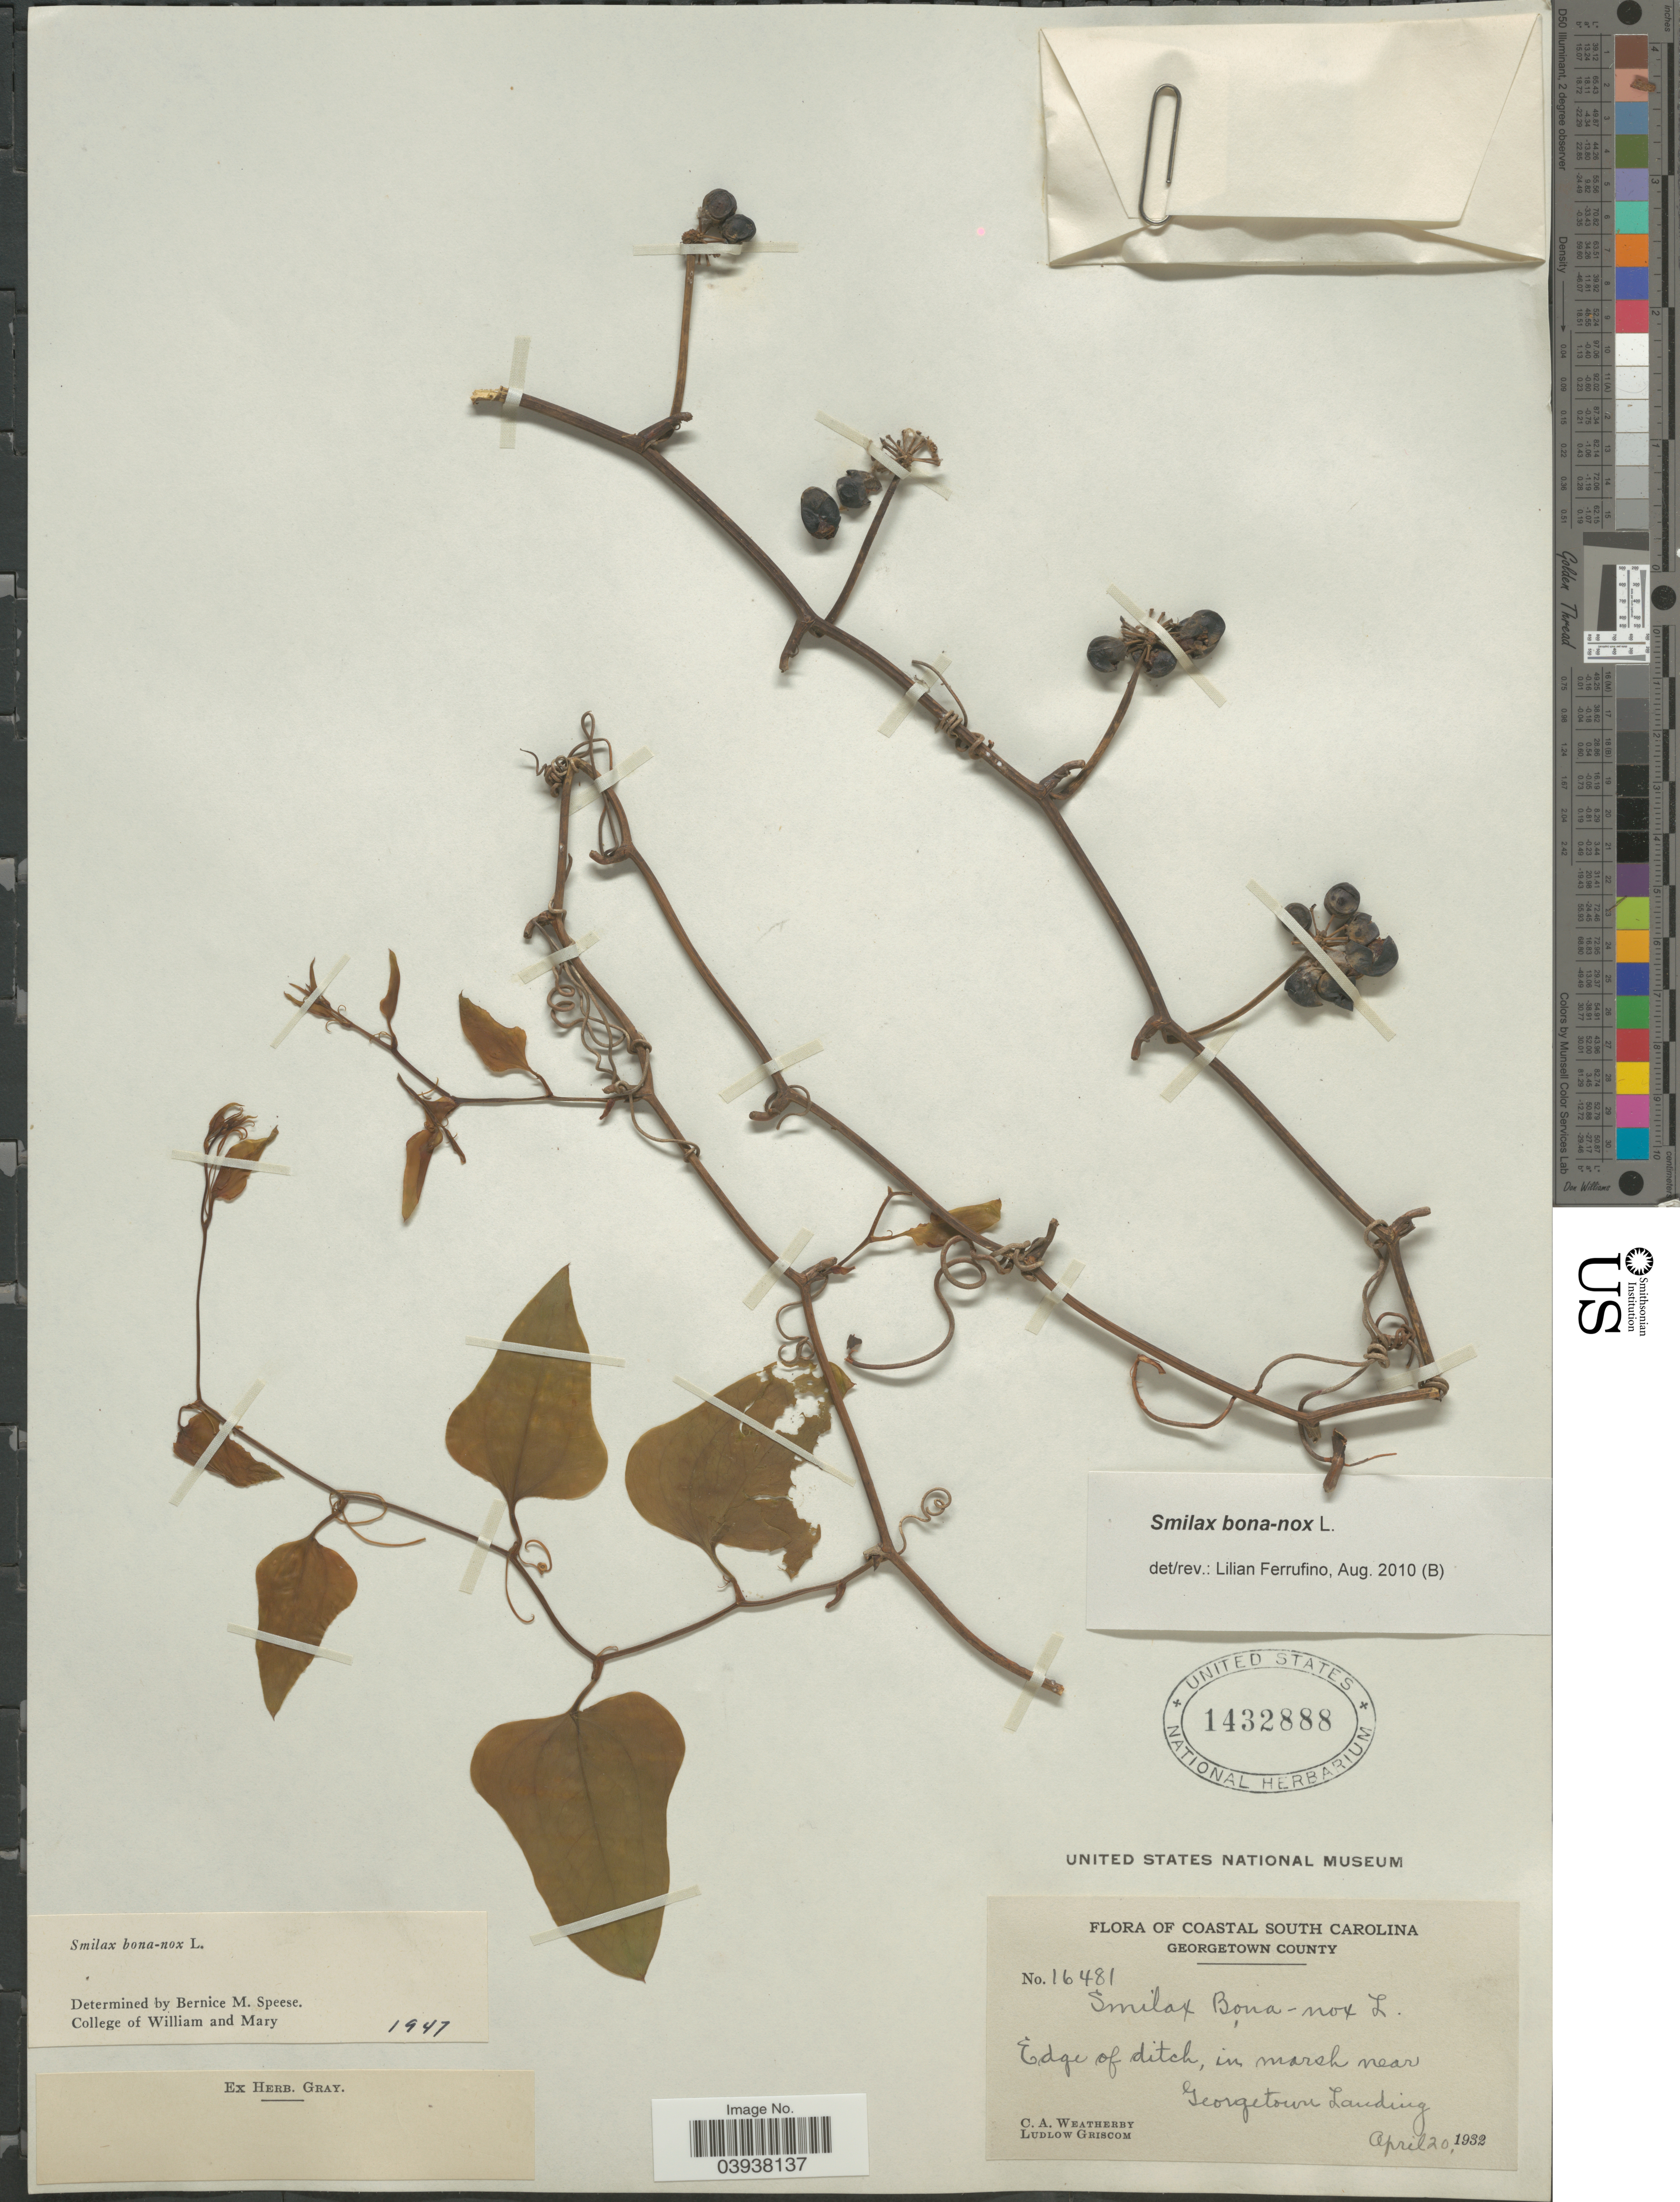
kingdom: Plantae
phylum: Tracheophyta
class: Liliopsida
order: Liliales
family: Smilacaceae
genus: Smilax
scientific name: Smilax bona-nox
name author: L.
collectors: C. A. Weatherby & L. Griscom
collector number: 16481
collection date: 1932-04-20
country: United States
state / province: South Carolina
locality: Coastal South Carolina. Georgetown County. Edge of ditch, in marsh near Georgetown Landing.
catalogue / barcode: US 1432888